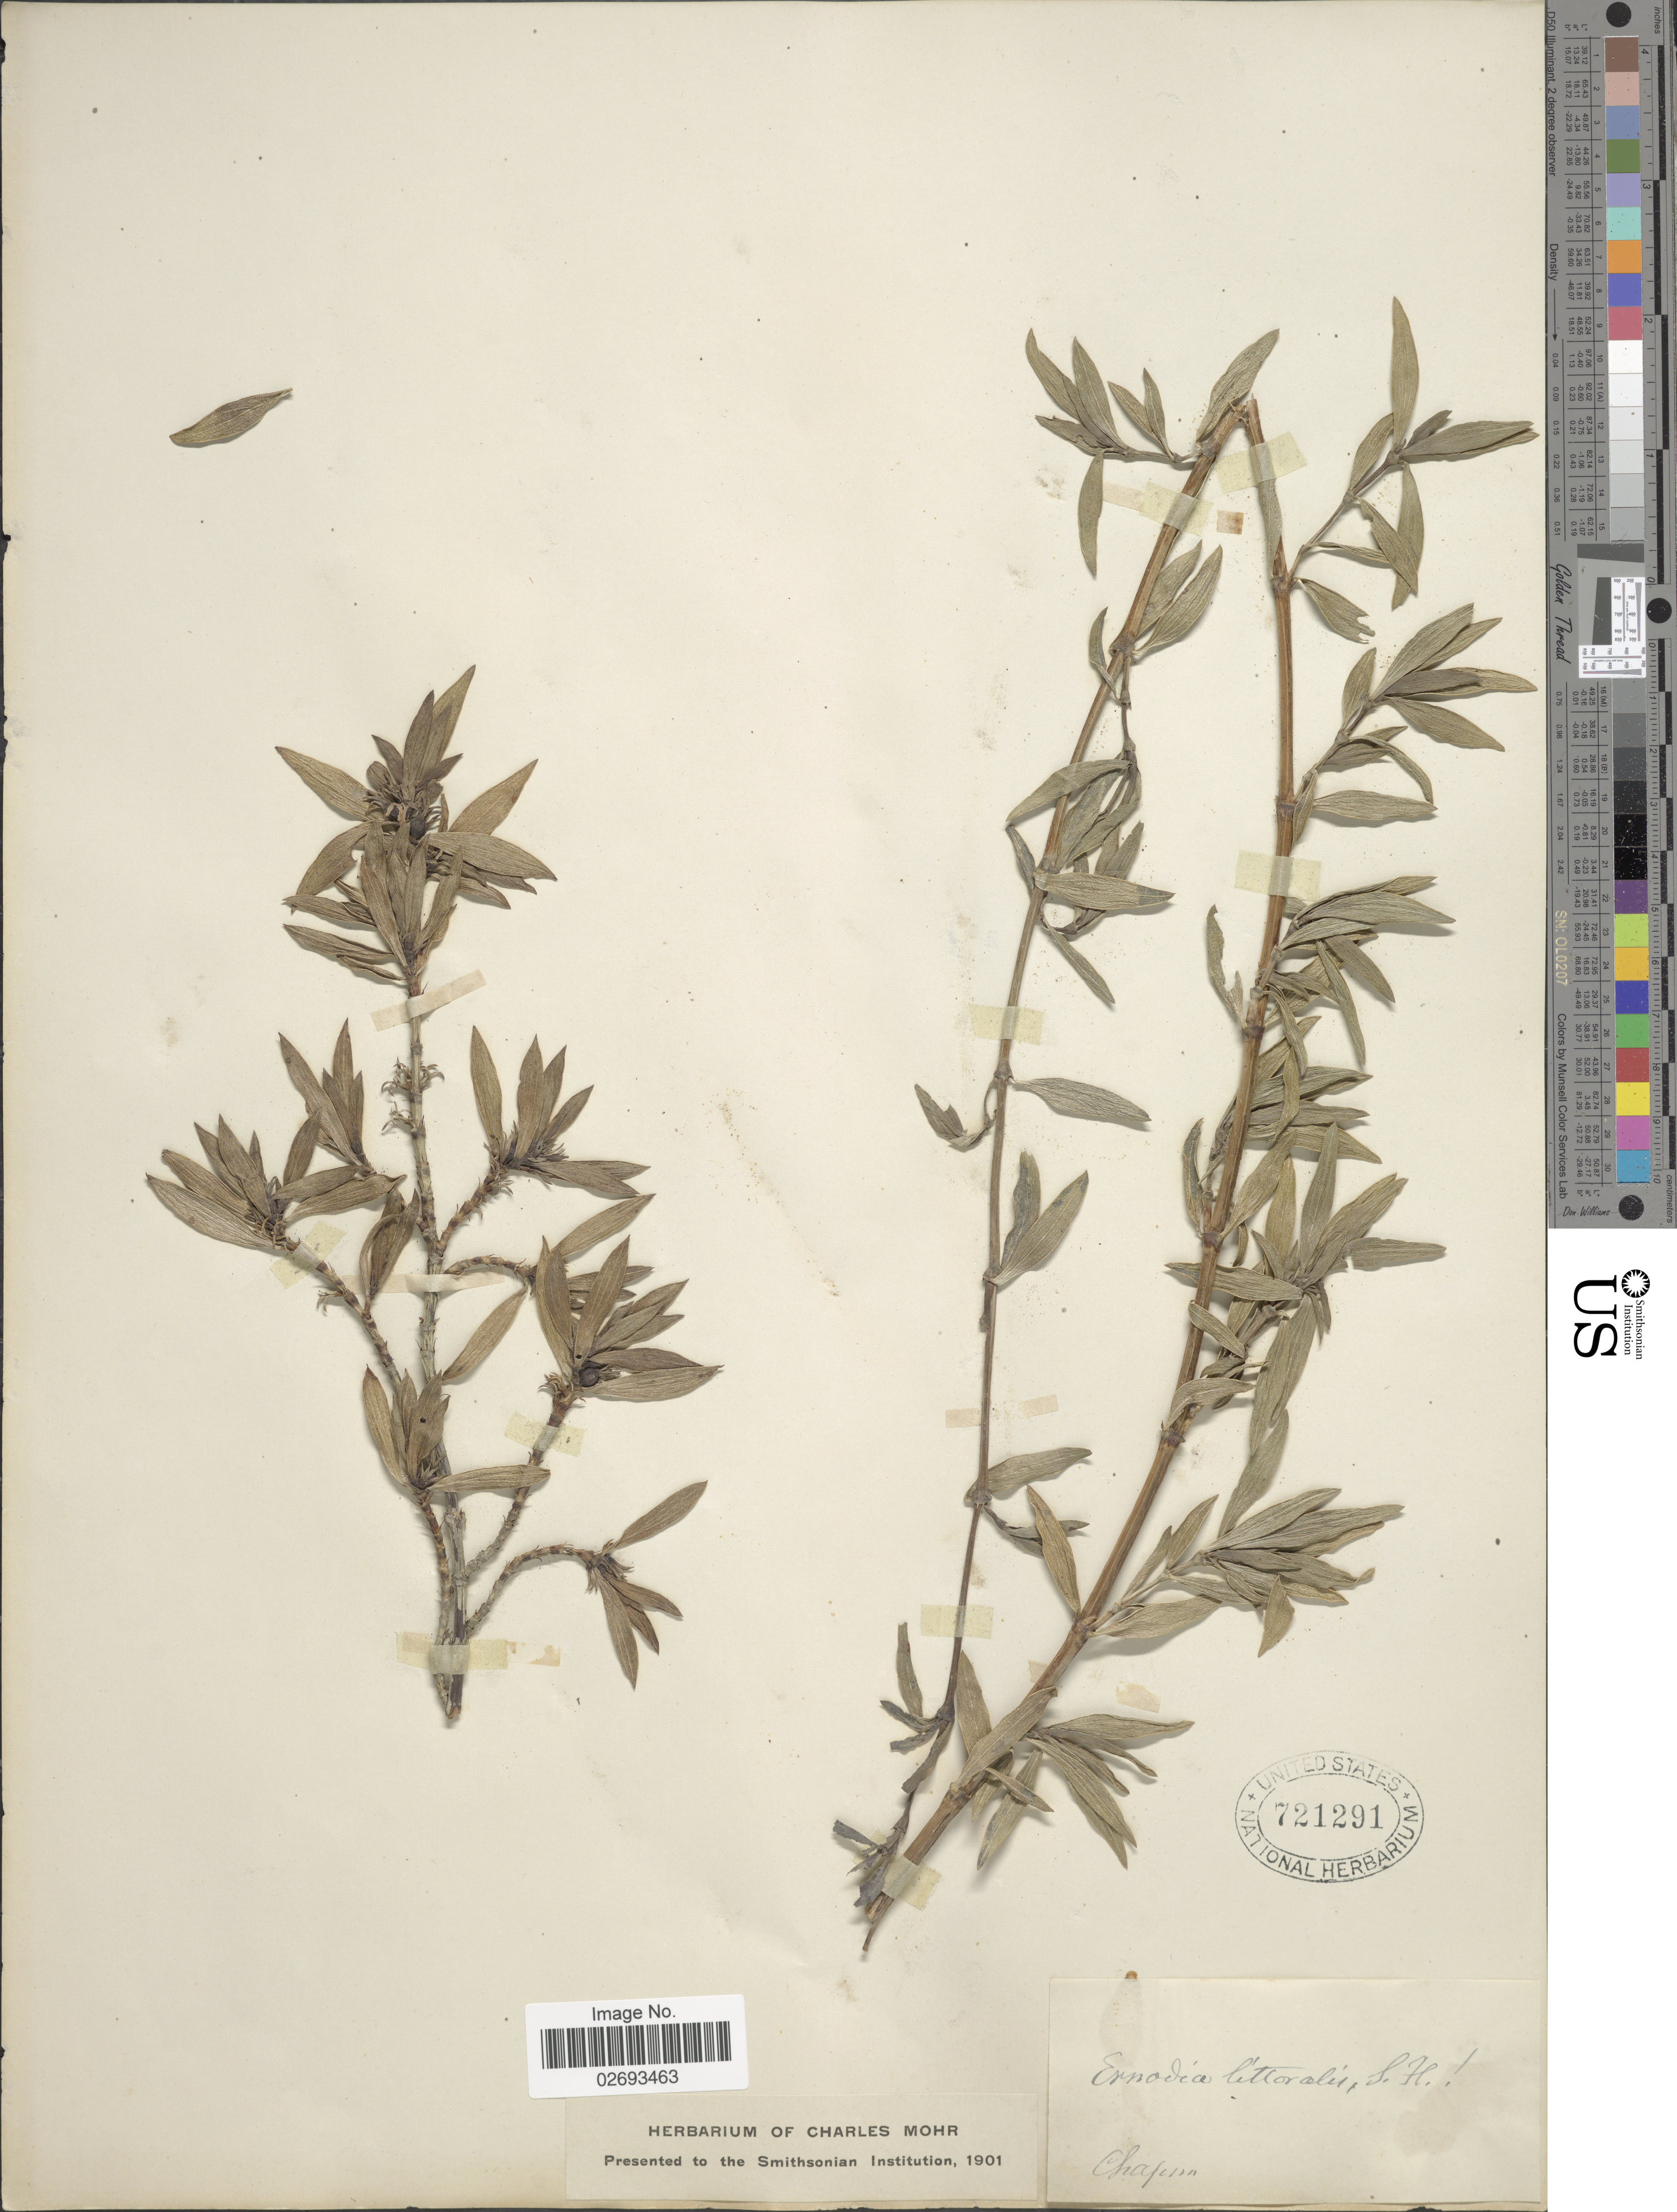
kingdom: Plantae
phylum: Tracheophyta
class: Magnoliopsida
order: Gentianales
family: Rubiaceae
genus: Ernodea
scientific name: Ernodea littoralis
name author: Sw.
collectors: A. Chapman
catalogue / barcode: US 721291